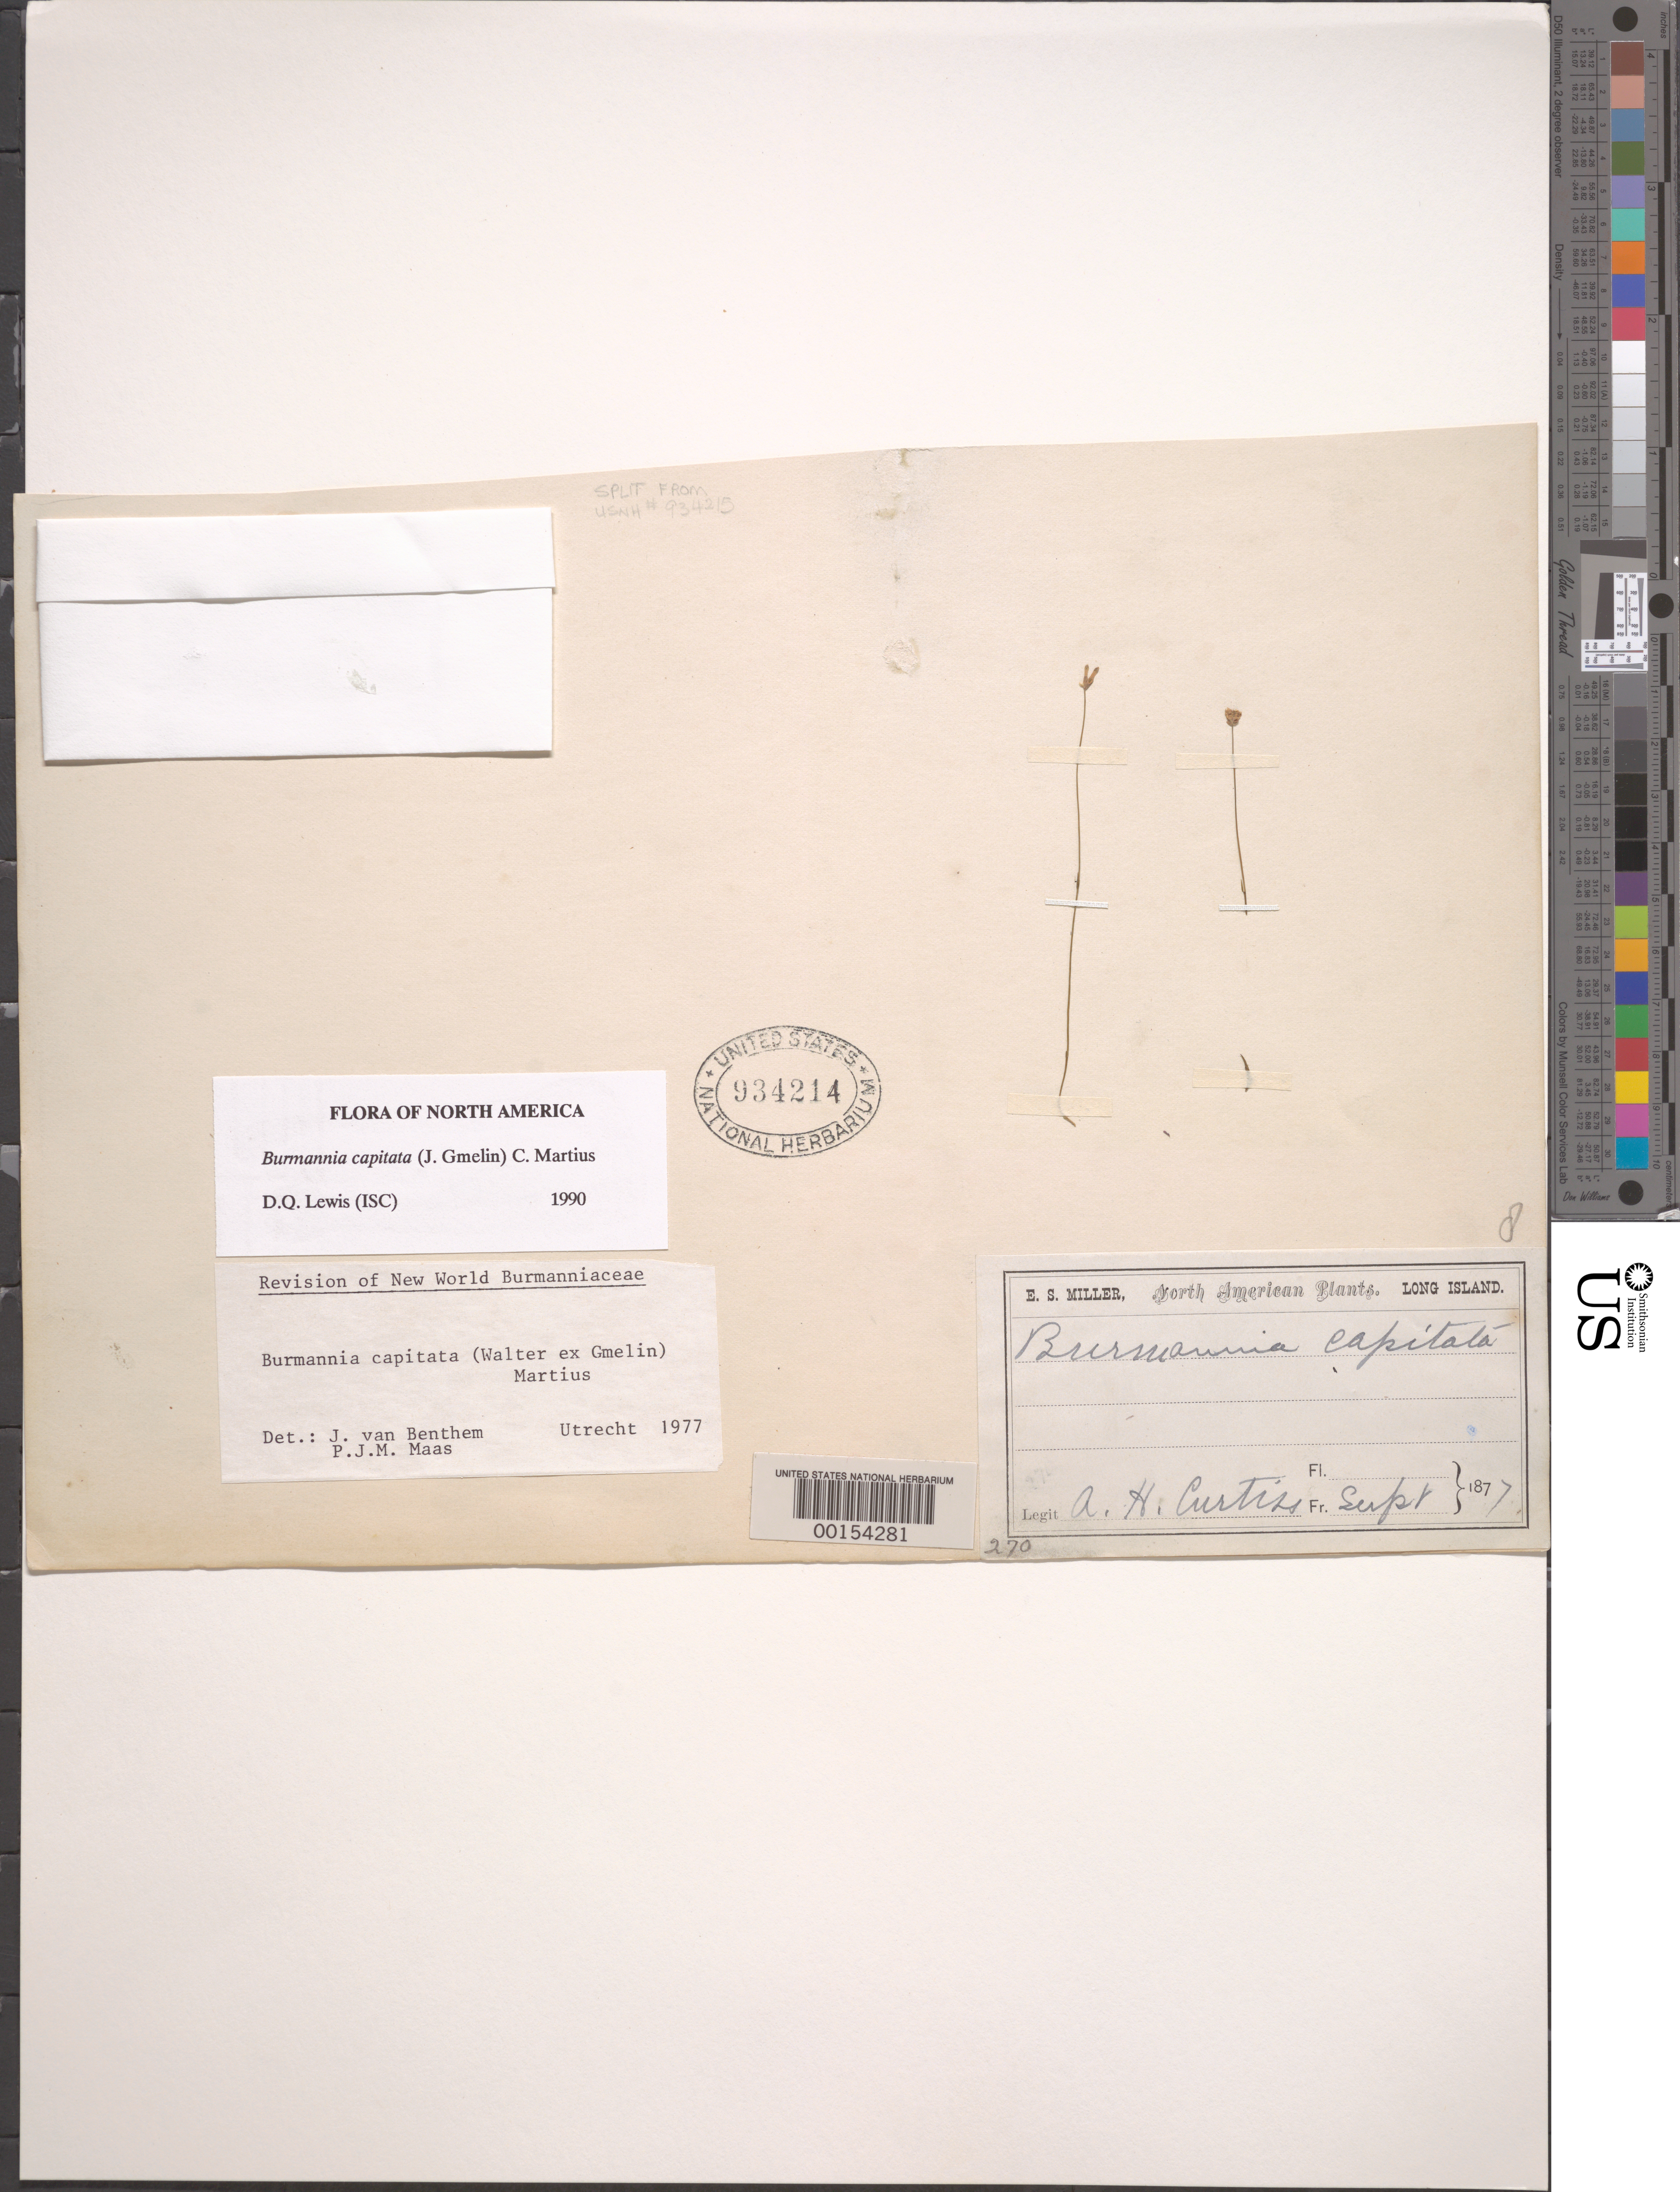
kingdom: Plantae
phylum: Tracheophyta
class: Liliopsida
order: Dioscoreales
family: Burmanniaceae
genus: Burmannia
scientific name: Burmannia capitata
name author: (Walter ex J.F. Gmel.) Mart.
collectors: A. H. Curtiss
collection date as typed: Sep 1877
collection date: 1877-09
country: United States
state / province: Washington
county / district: Spokane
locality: Spokane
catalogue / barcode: US 934214